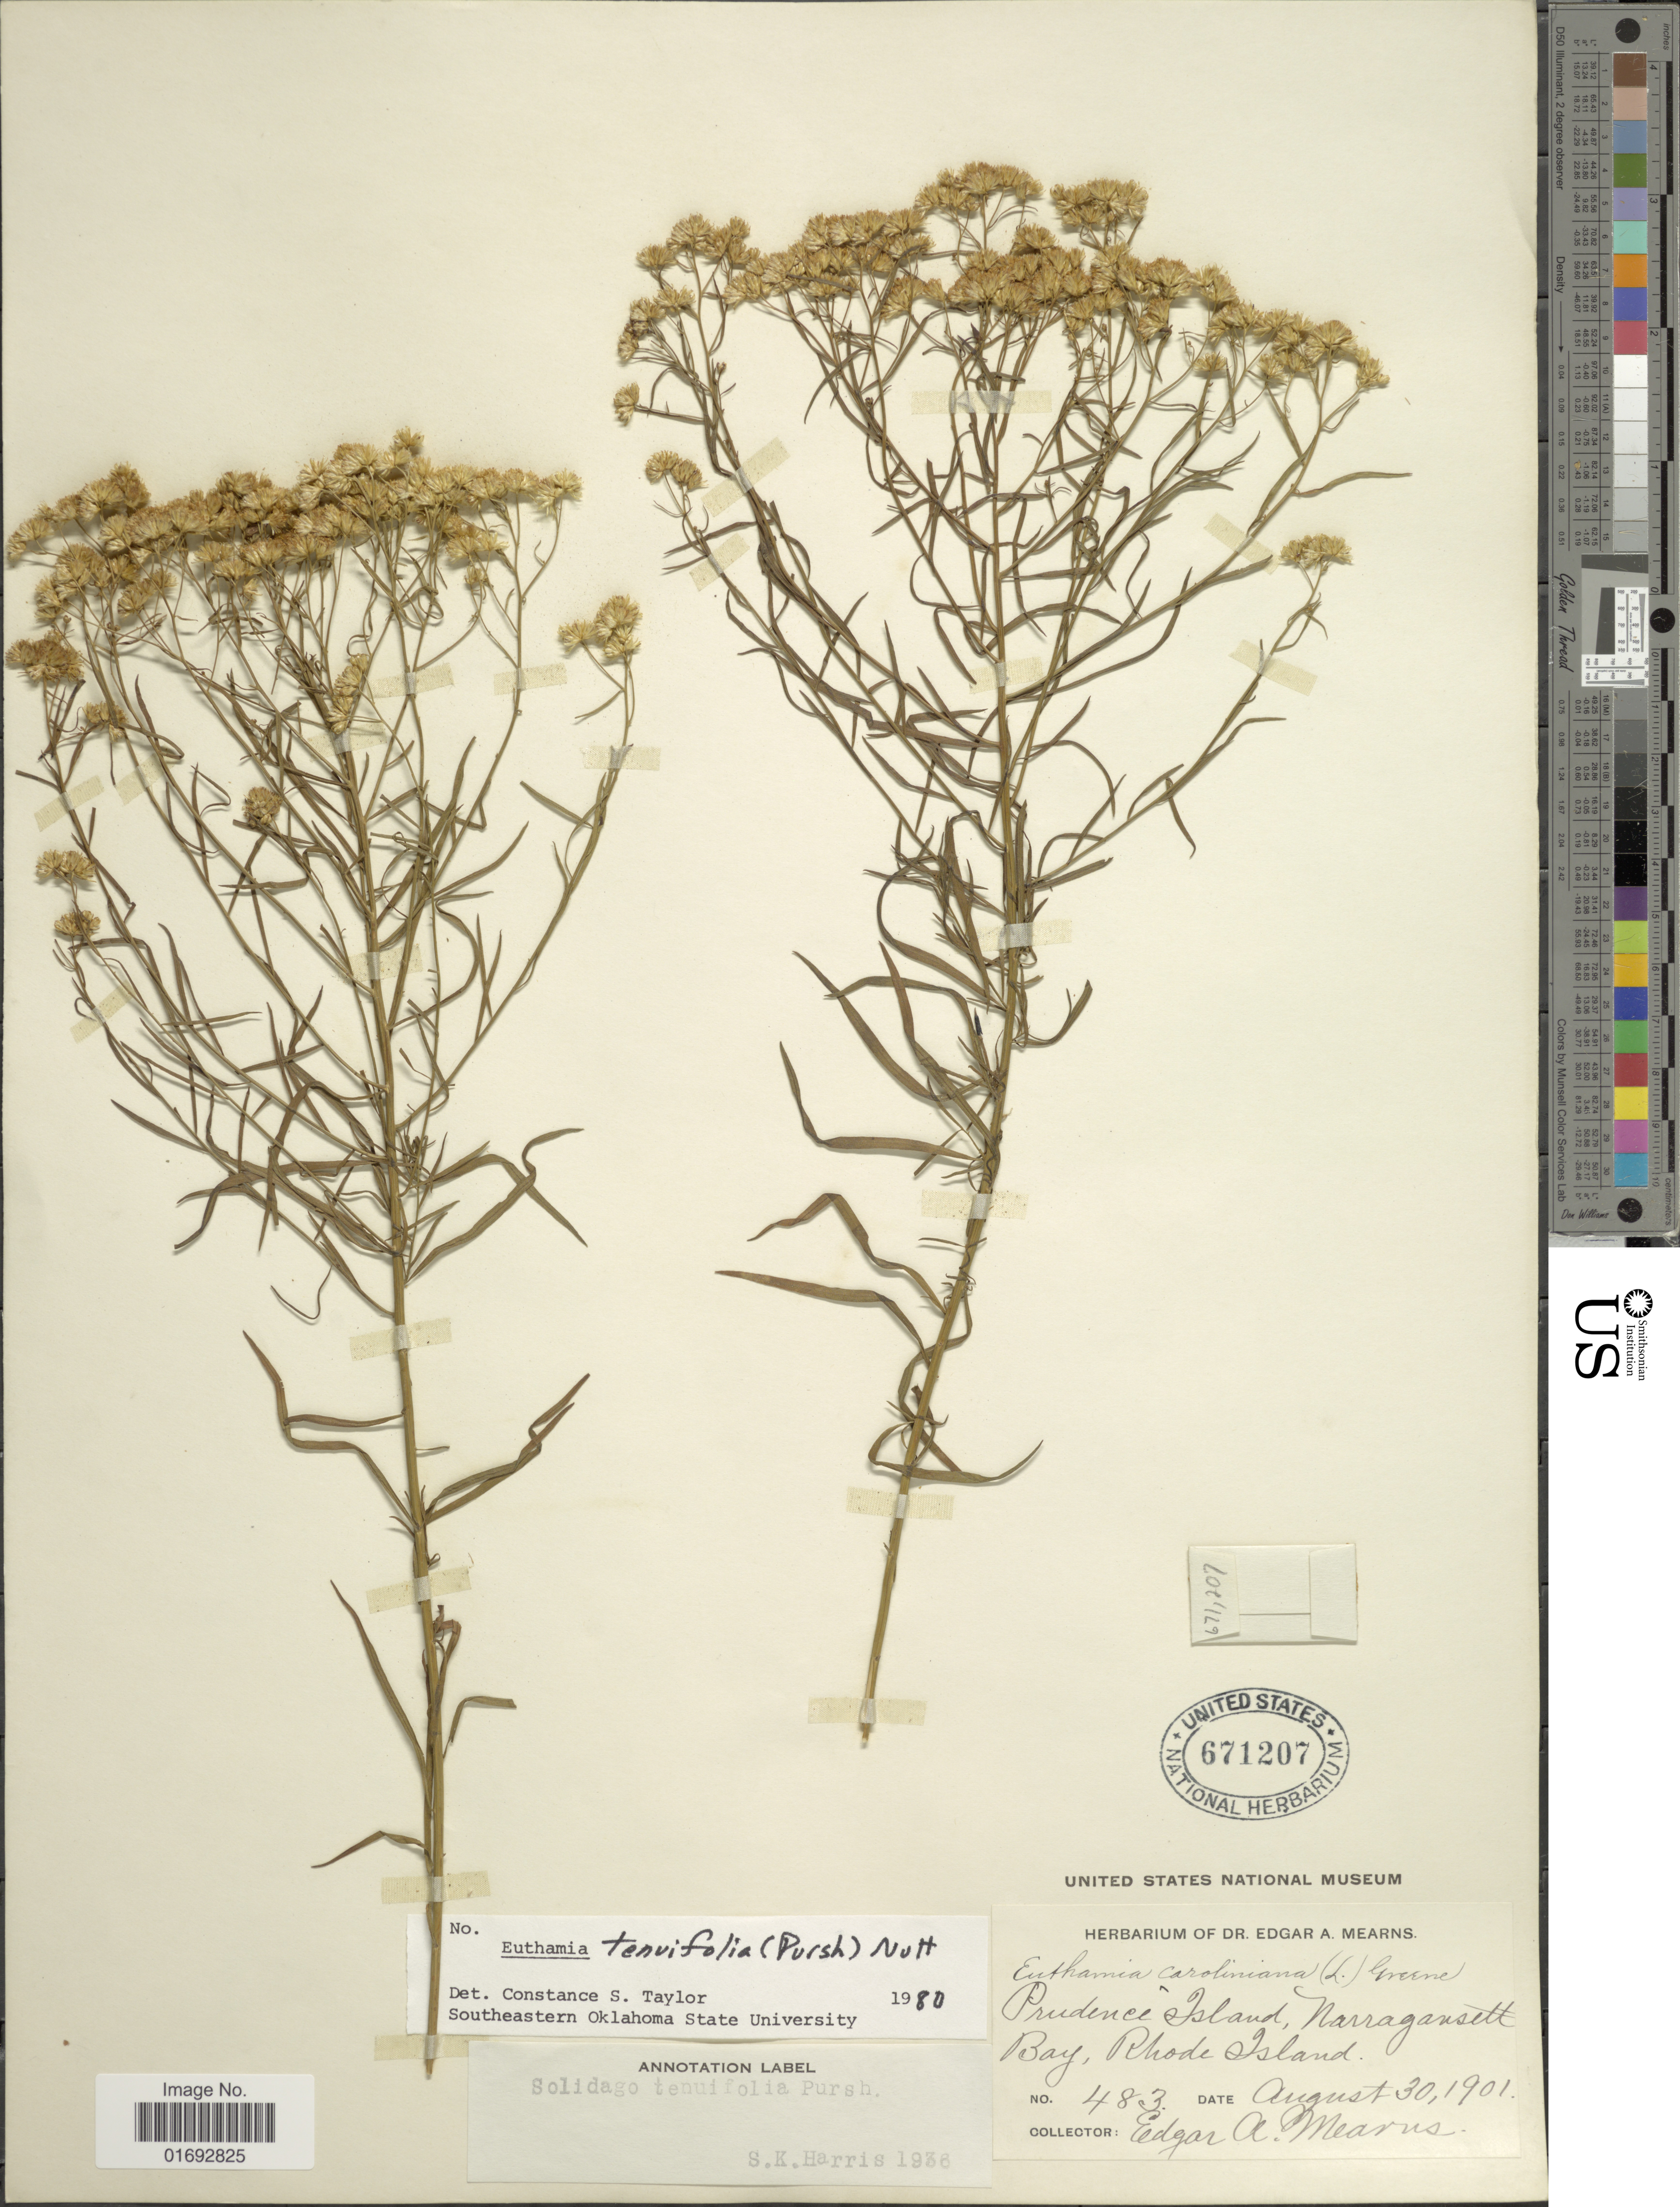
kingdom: Plantae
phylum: Tracheophyta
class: Magnoliopsida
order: Asterales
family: Asteraceae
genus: Euthamia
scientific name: Euthamia tenuifolia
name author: (Pursh) Nutt.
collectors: E. A. Mearns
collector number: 483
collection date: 1901-08-30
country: United States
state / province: Rhode Island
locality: Prudence Island, Narragausett Bay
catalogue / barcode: US 671207